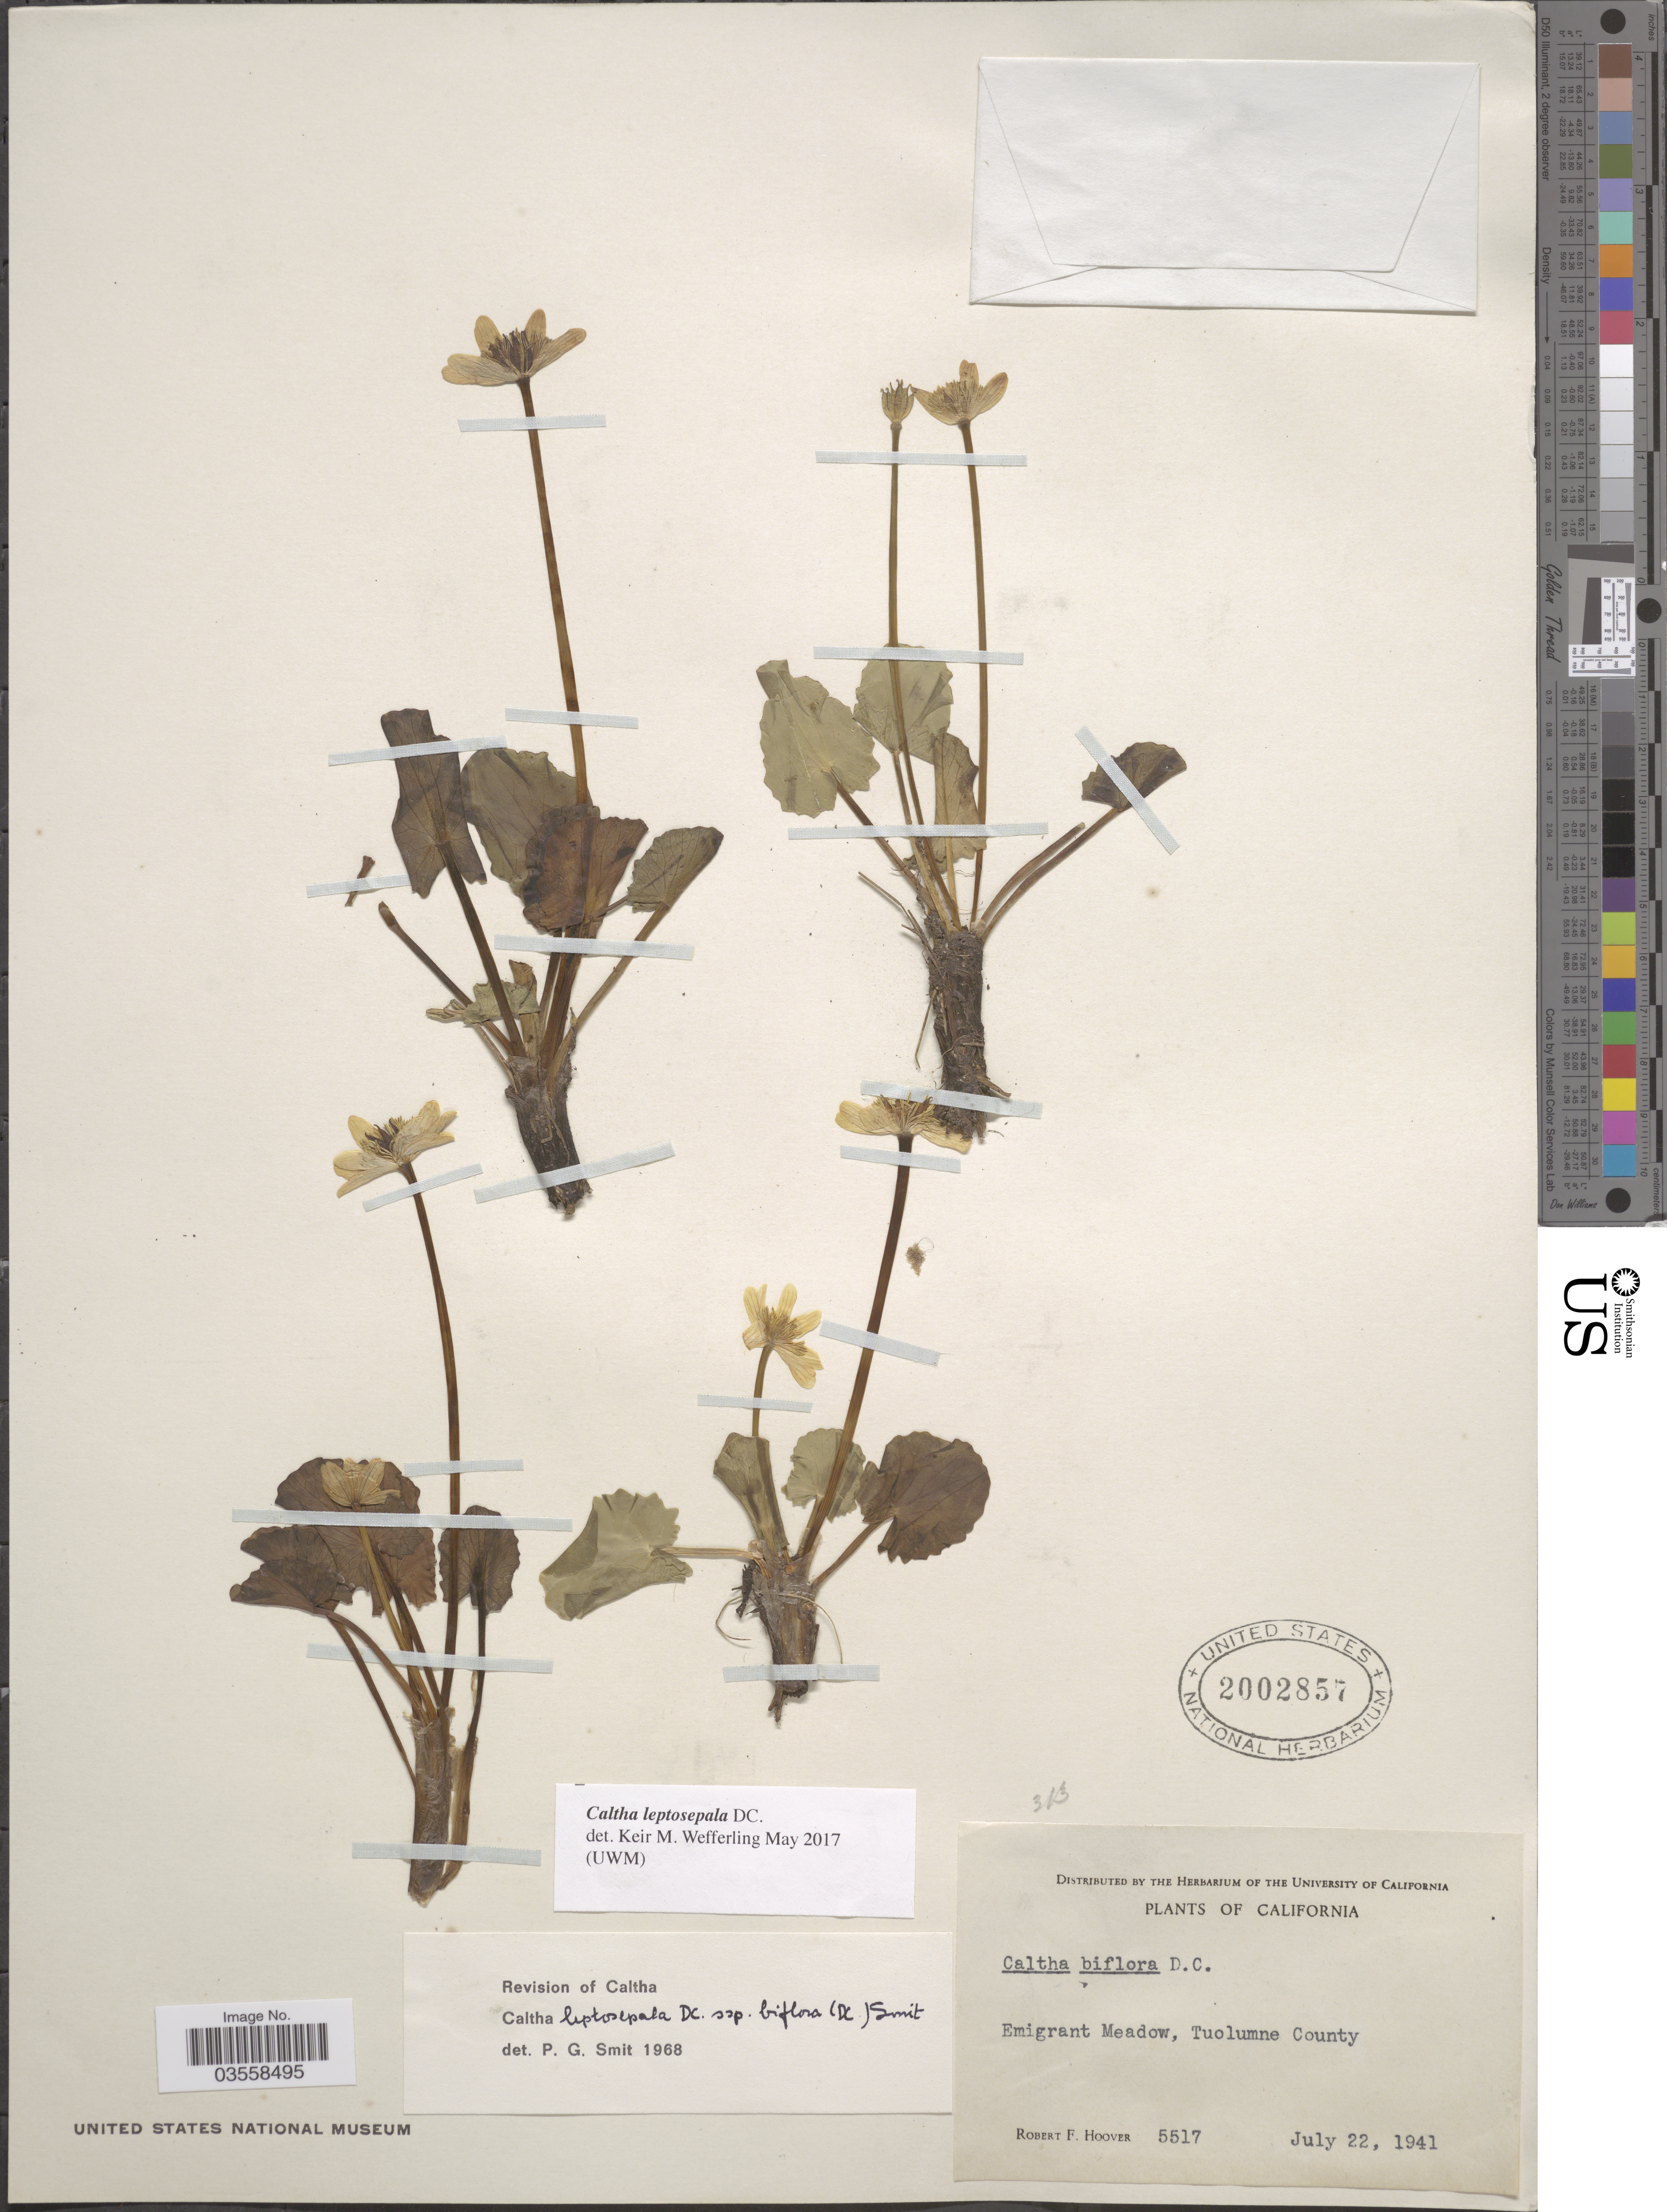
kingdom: Plantae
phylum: Tracheophyta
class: Magnoliopsida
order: Ranunculales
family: Ranunculaceae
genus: Caltha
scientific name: Caltha leptosepala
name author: DC.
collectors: R. F. Hoover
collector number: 5517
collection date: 1941-07-22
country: United States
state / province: California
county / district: Tuolumne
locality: Emigrant Meadow, Tuolumne County.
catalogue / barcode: US 2002857